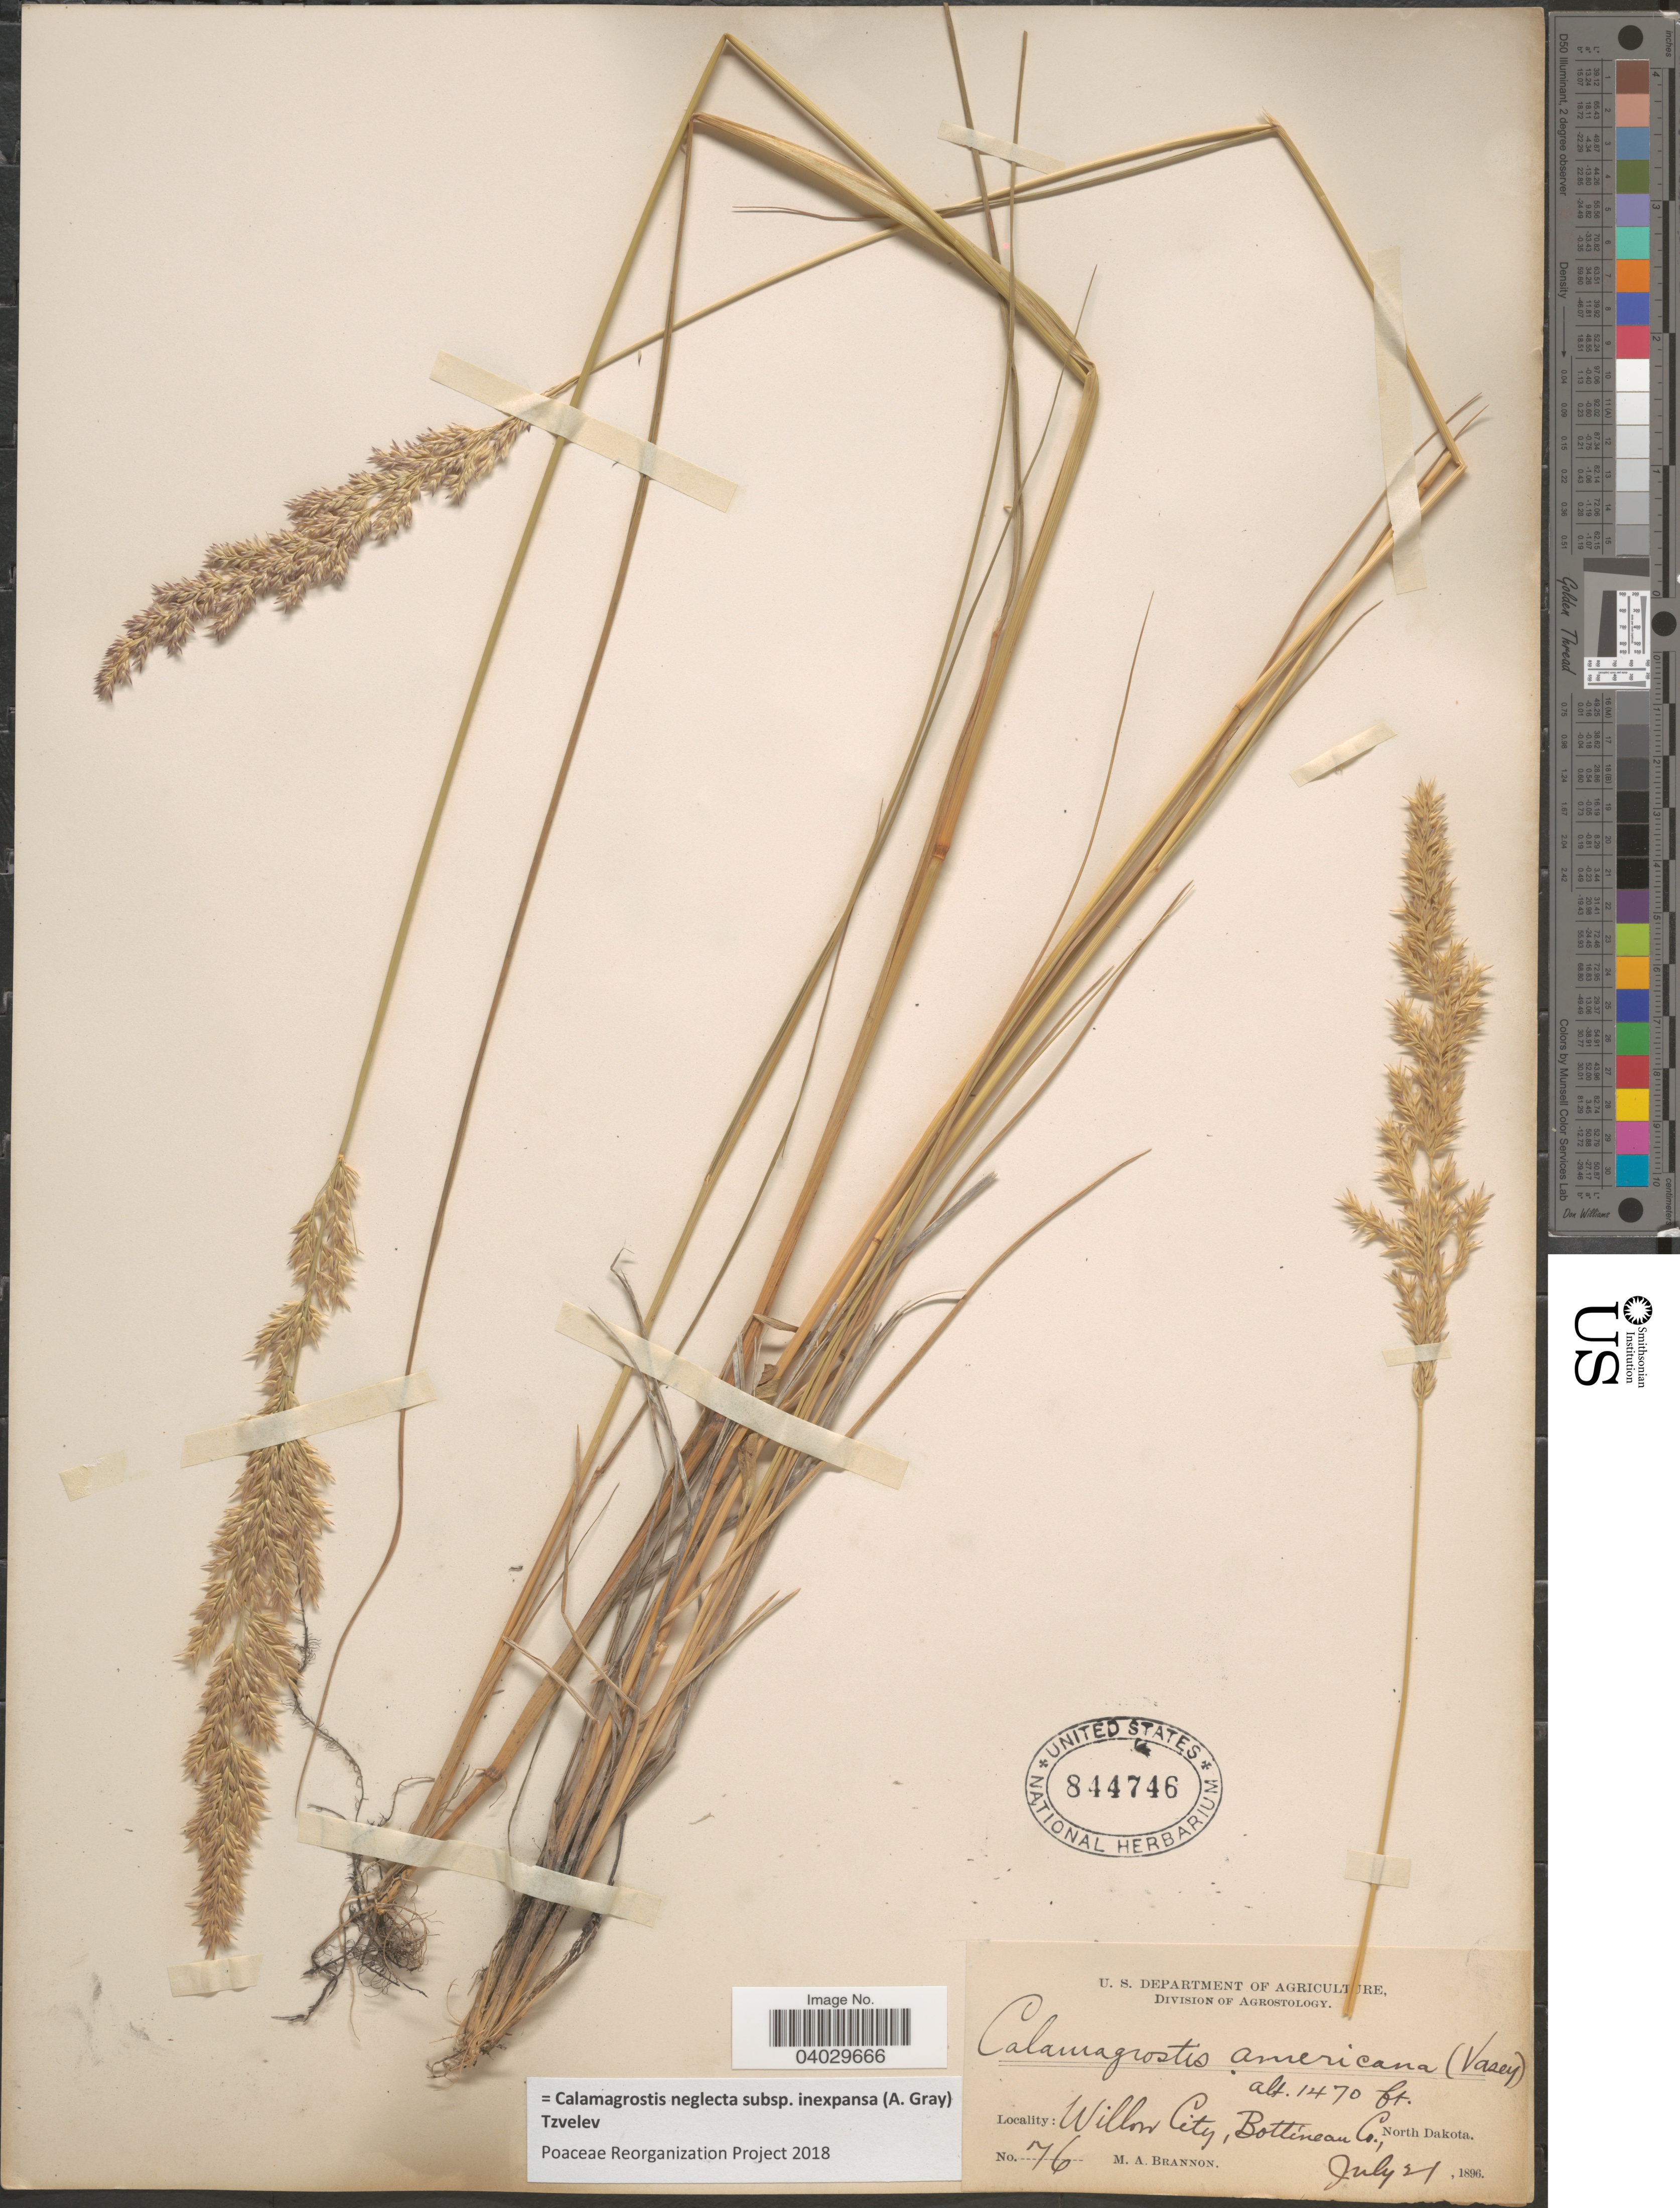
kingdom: Plantae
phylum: Tracheophyta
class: Liliopsida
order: Poales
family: Poaceae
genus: Calamagrostis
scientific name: Calamagrostis neglecta subsp. inexpansa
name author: (A. Gray) Tzvelev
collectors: M. Brannon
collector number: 76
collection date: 1896-07-21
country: United States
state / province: North Dakota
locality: Willow City, Bottineau Co.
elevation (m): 448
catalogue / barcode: US 844746